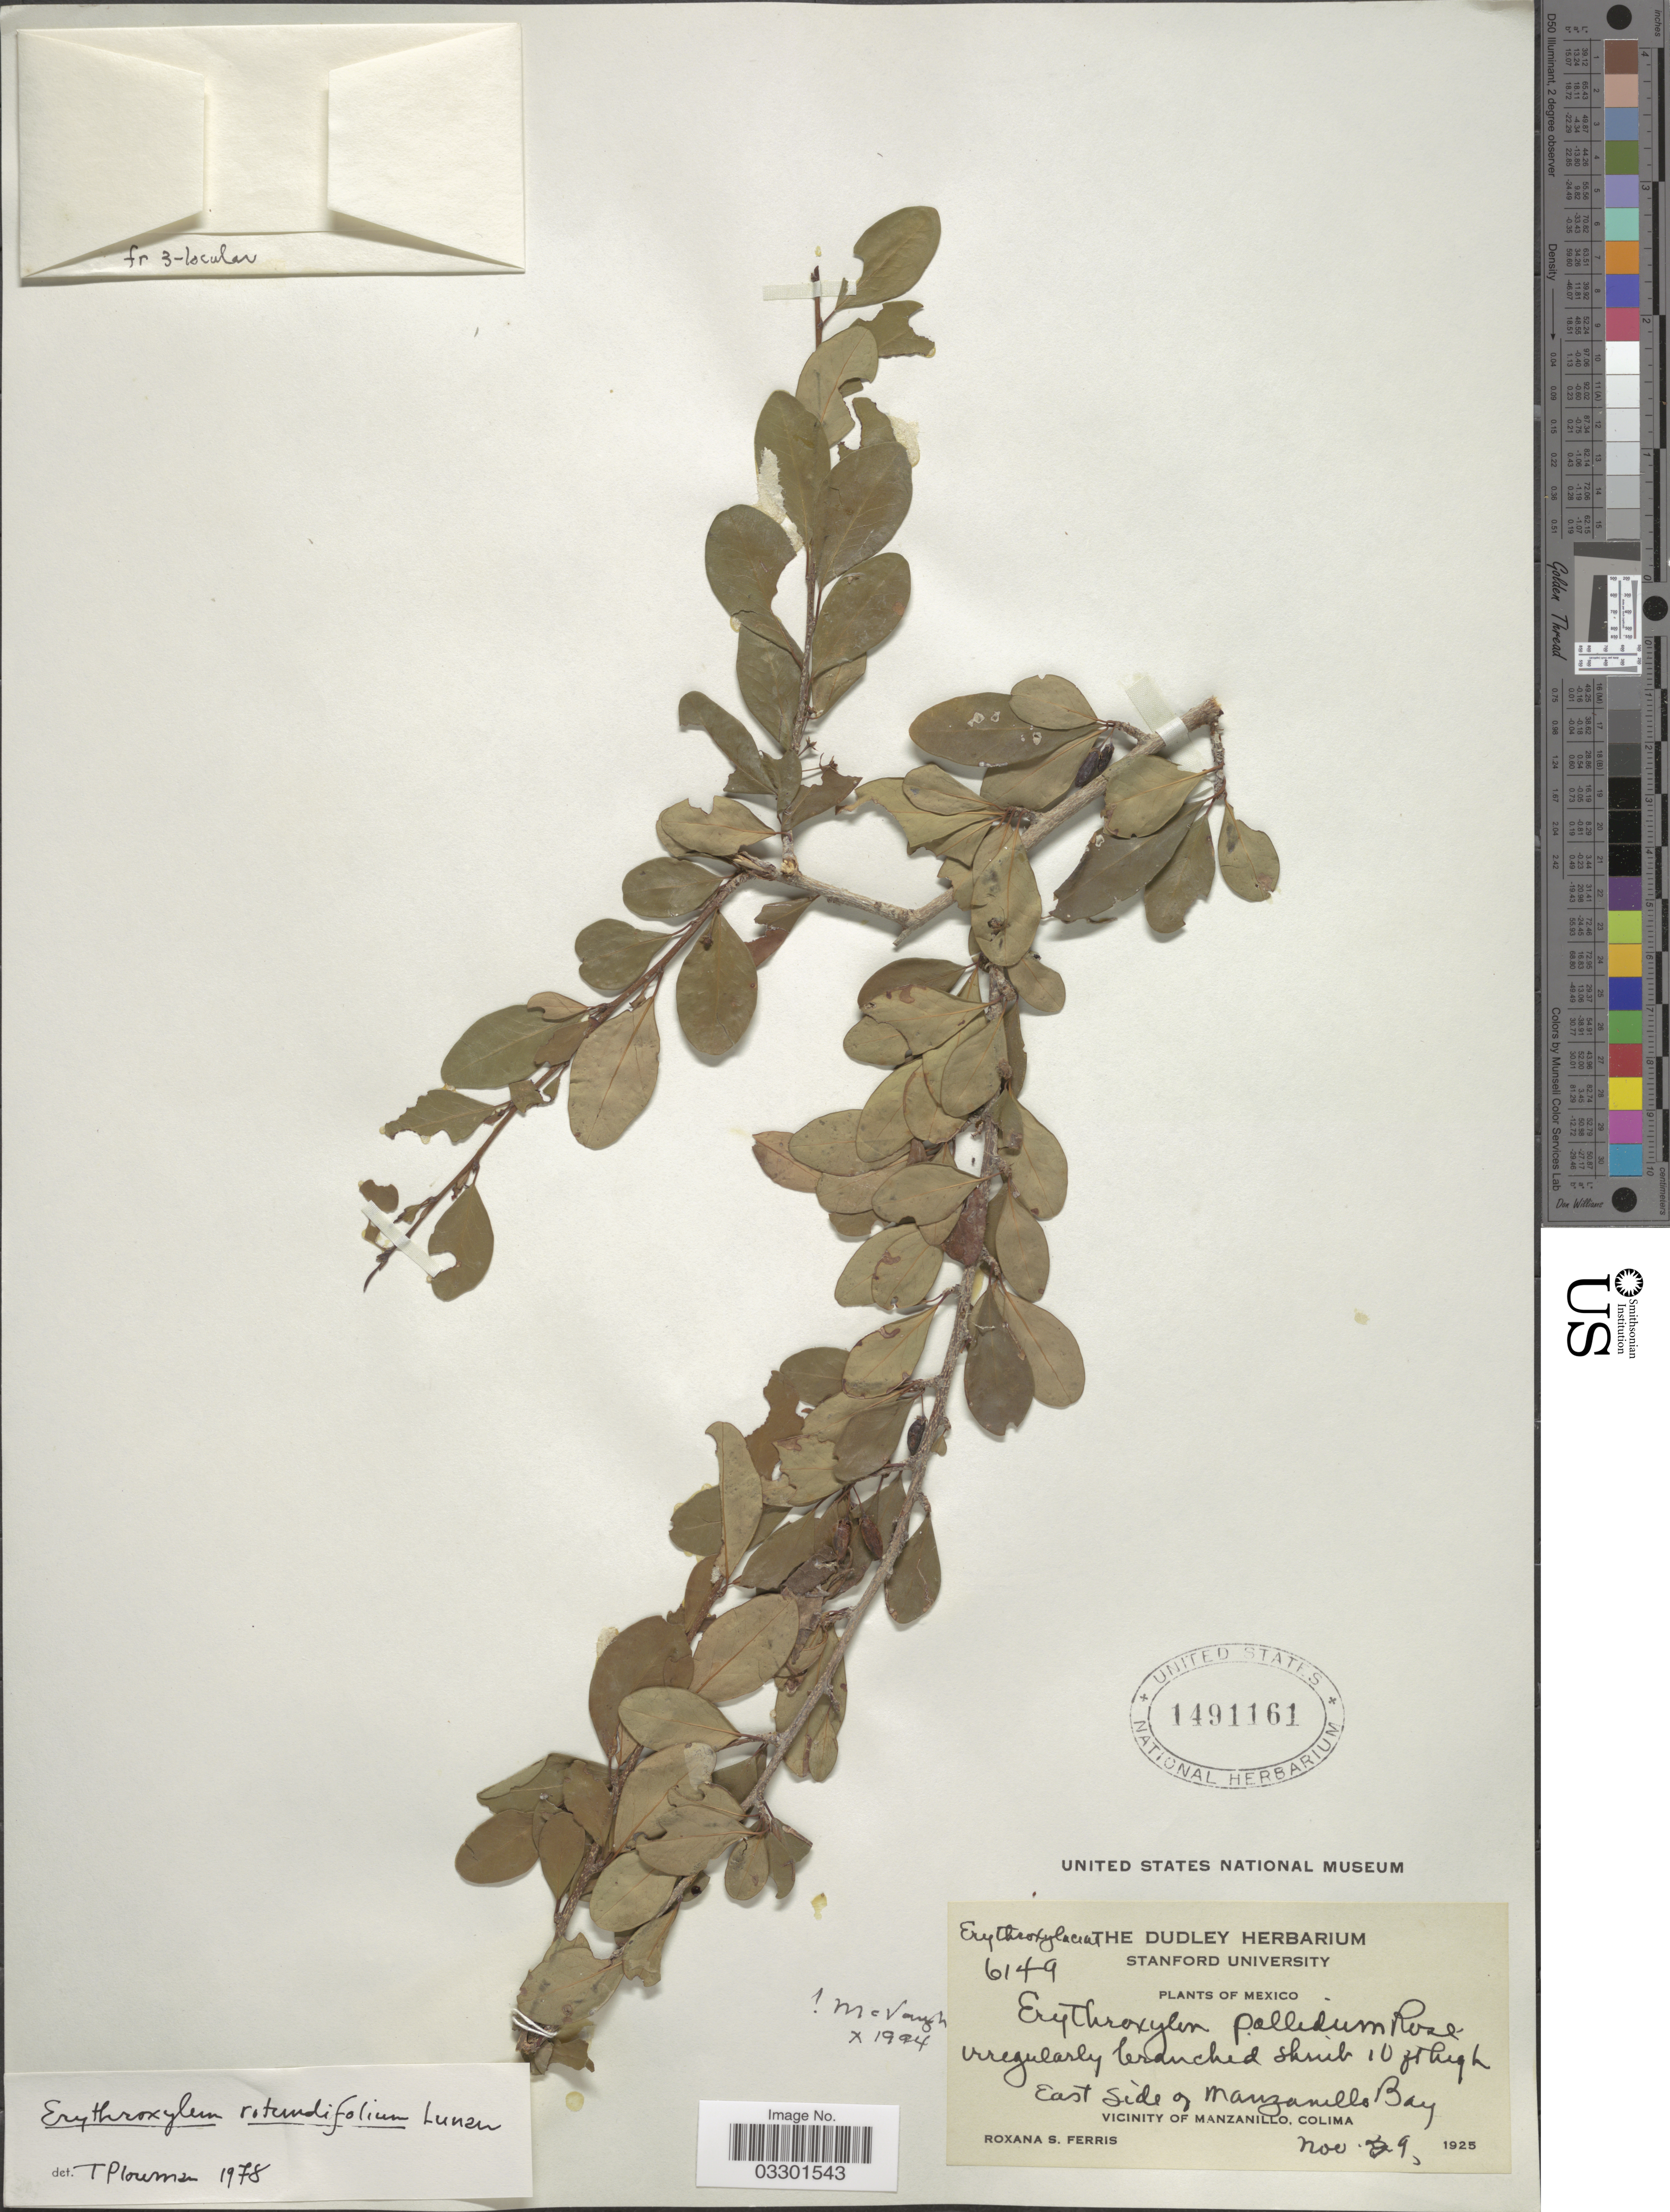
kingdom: Plantae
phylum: Tracheophyta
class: Magnoliopsida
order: Malpighiales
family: Erythroxylaceae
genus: Erythroxylum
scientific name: Erythroxylum pallidum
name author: Rose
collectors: R. S. Ferris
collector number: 6149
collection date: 1925-11-09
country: Mexico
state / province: Colima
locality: East Side of Manzanillo Bay. Vicinity of Manzanillo.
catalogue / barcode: US 1491161